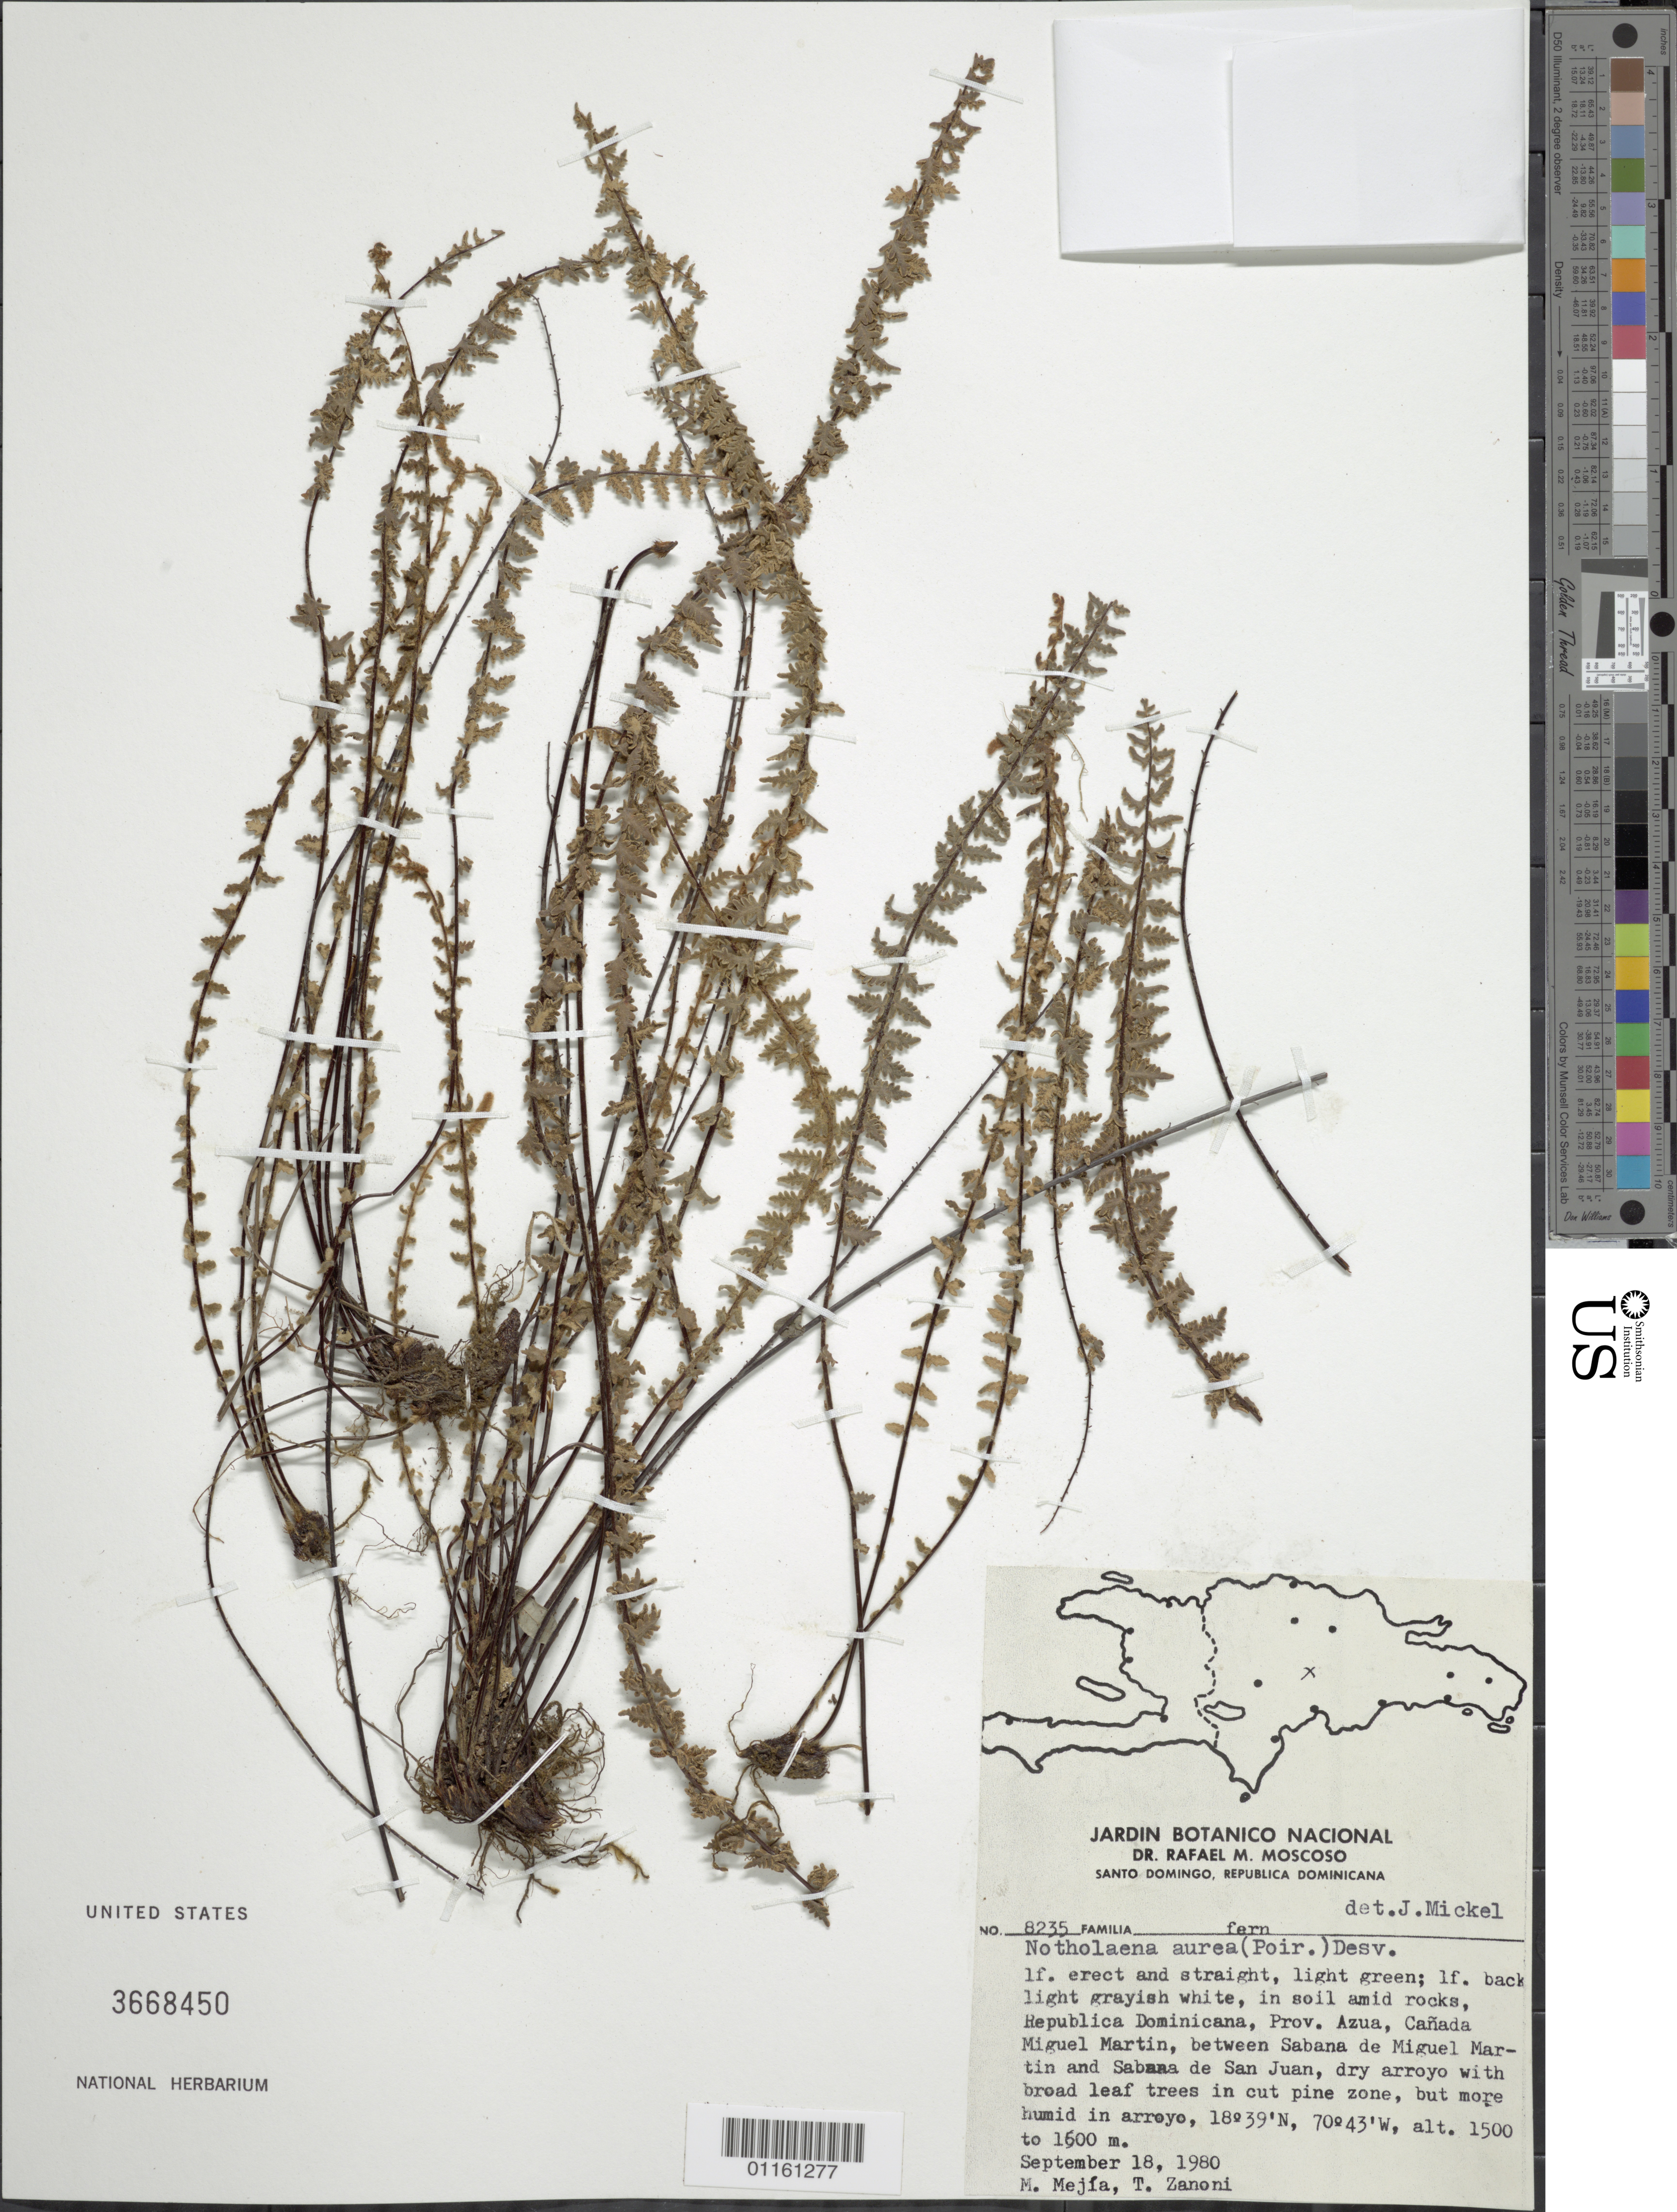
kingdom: Plantae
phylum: Tracheophyta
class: Polypodiopsida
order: Polypodiales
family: Pteridaceae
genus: Myriopteris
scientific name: Myriopteris aurea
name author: (Poir.) Grusz & Windham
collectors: M. Mejfa & T. A. Zanoni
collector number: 8235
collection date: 1980-09-18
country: Dominican Republic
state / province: Azua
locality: Canada Miguel Martin, between Sabana de Miguel Martin and Sabana de San Juan.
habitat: Dry arroyo with broad leaf trees in cut pine zone, but more humid in arroyo.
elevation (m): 1500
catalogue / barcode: US 3668450